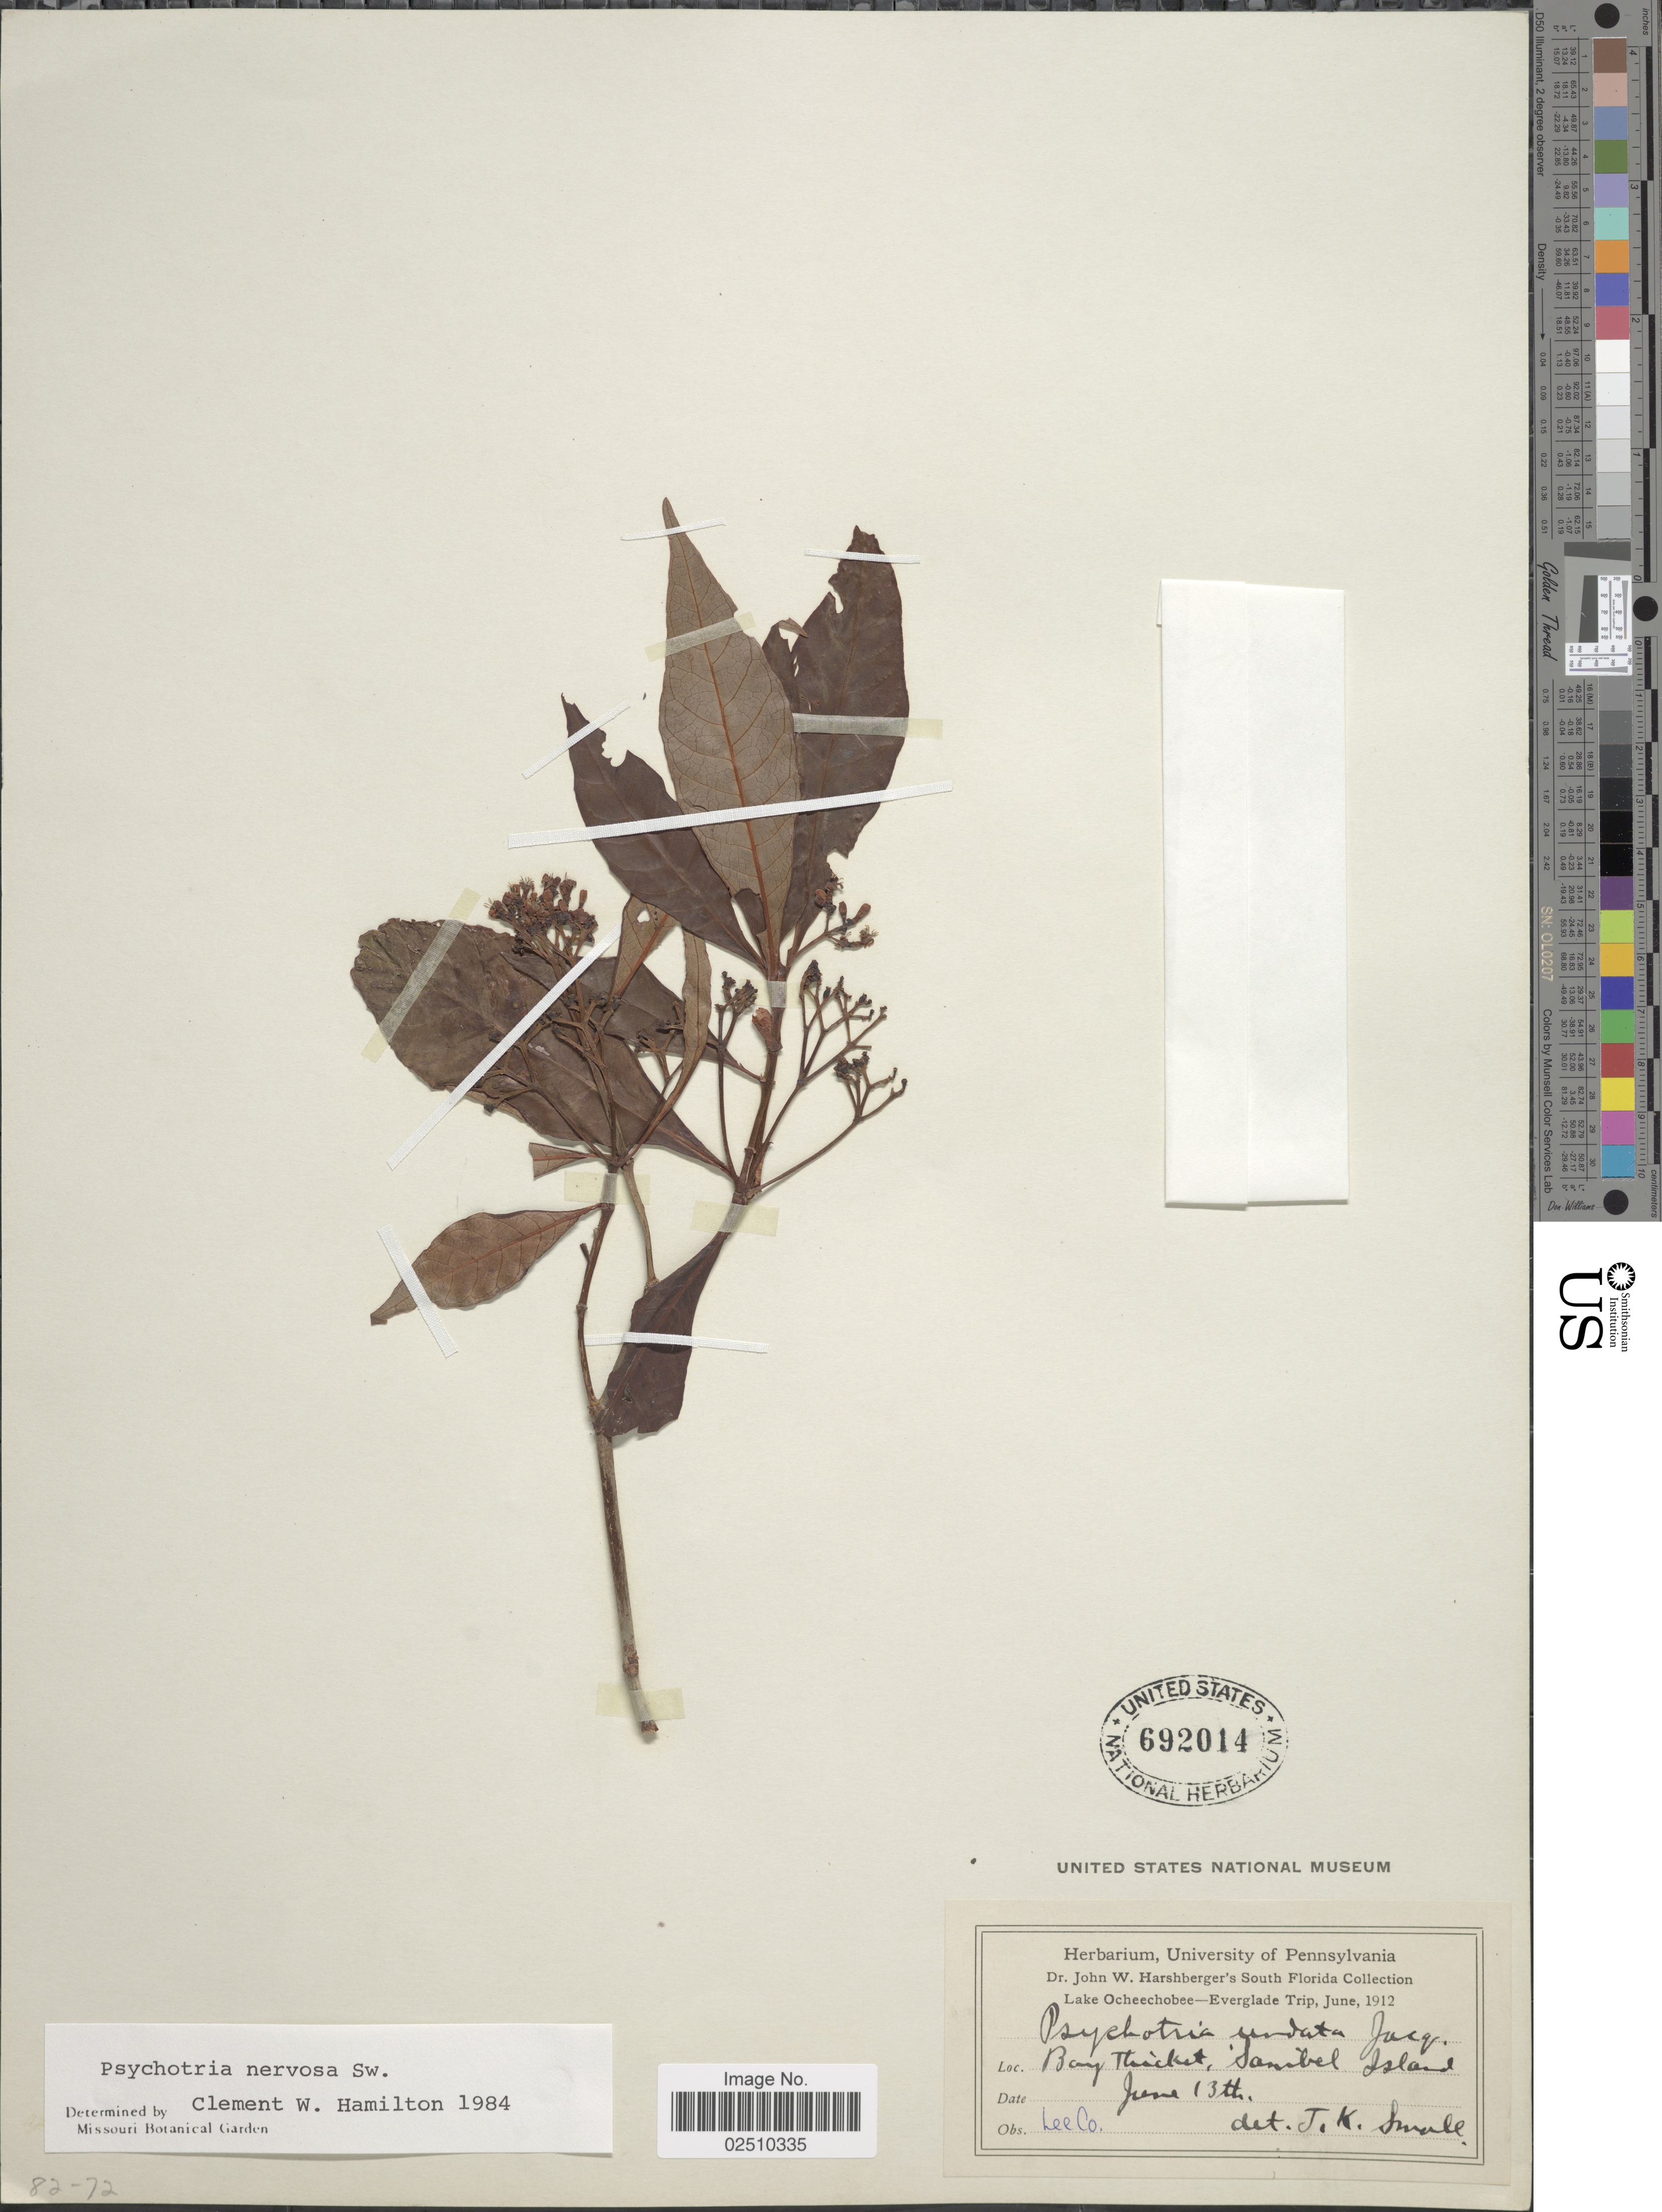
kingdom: Plantae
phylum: Tracheophyta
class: Magnoliopsida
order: Gentianales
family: Rubiaceae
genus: Psychotria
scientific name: Psychotria nervosa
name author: Sw.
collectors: J. W. Harshberger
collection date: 1912-06-13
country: United States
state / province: Florida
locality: Bay thicket, Sanibel Island. Lee Co.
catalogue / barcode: US 692014